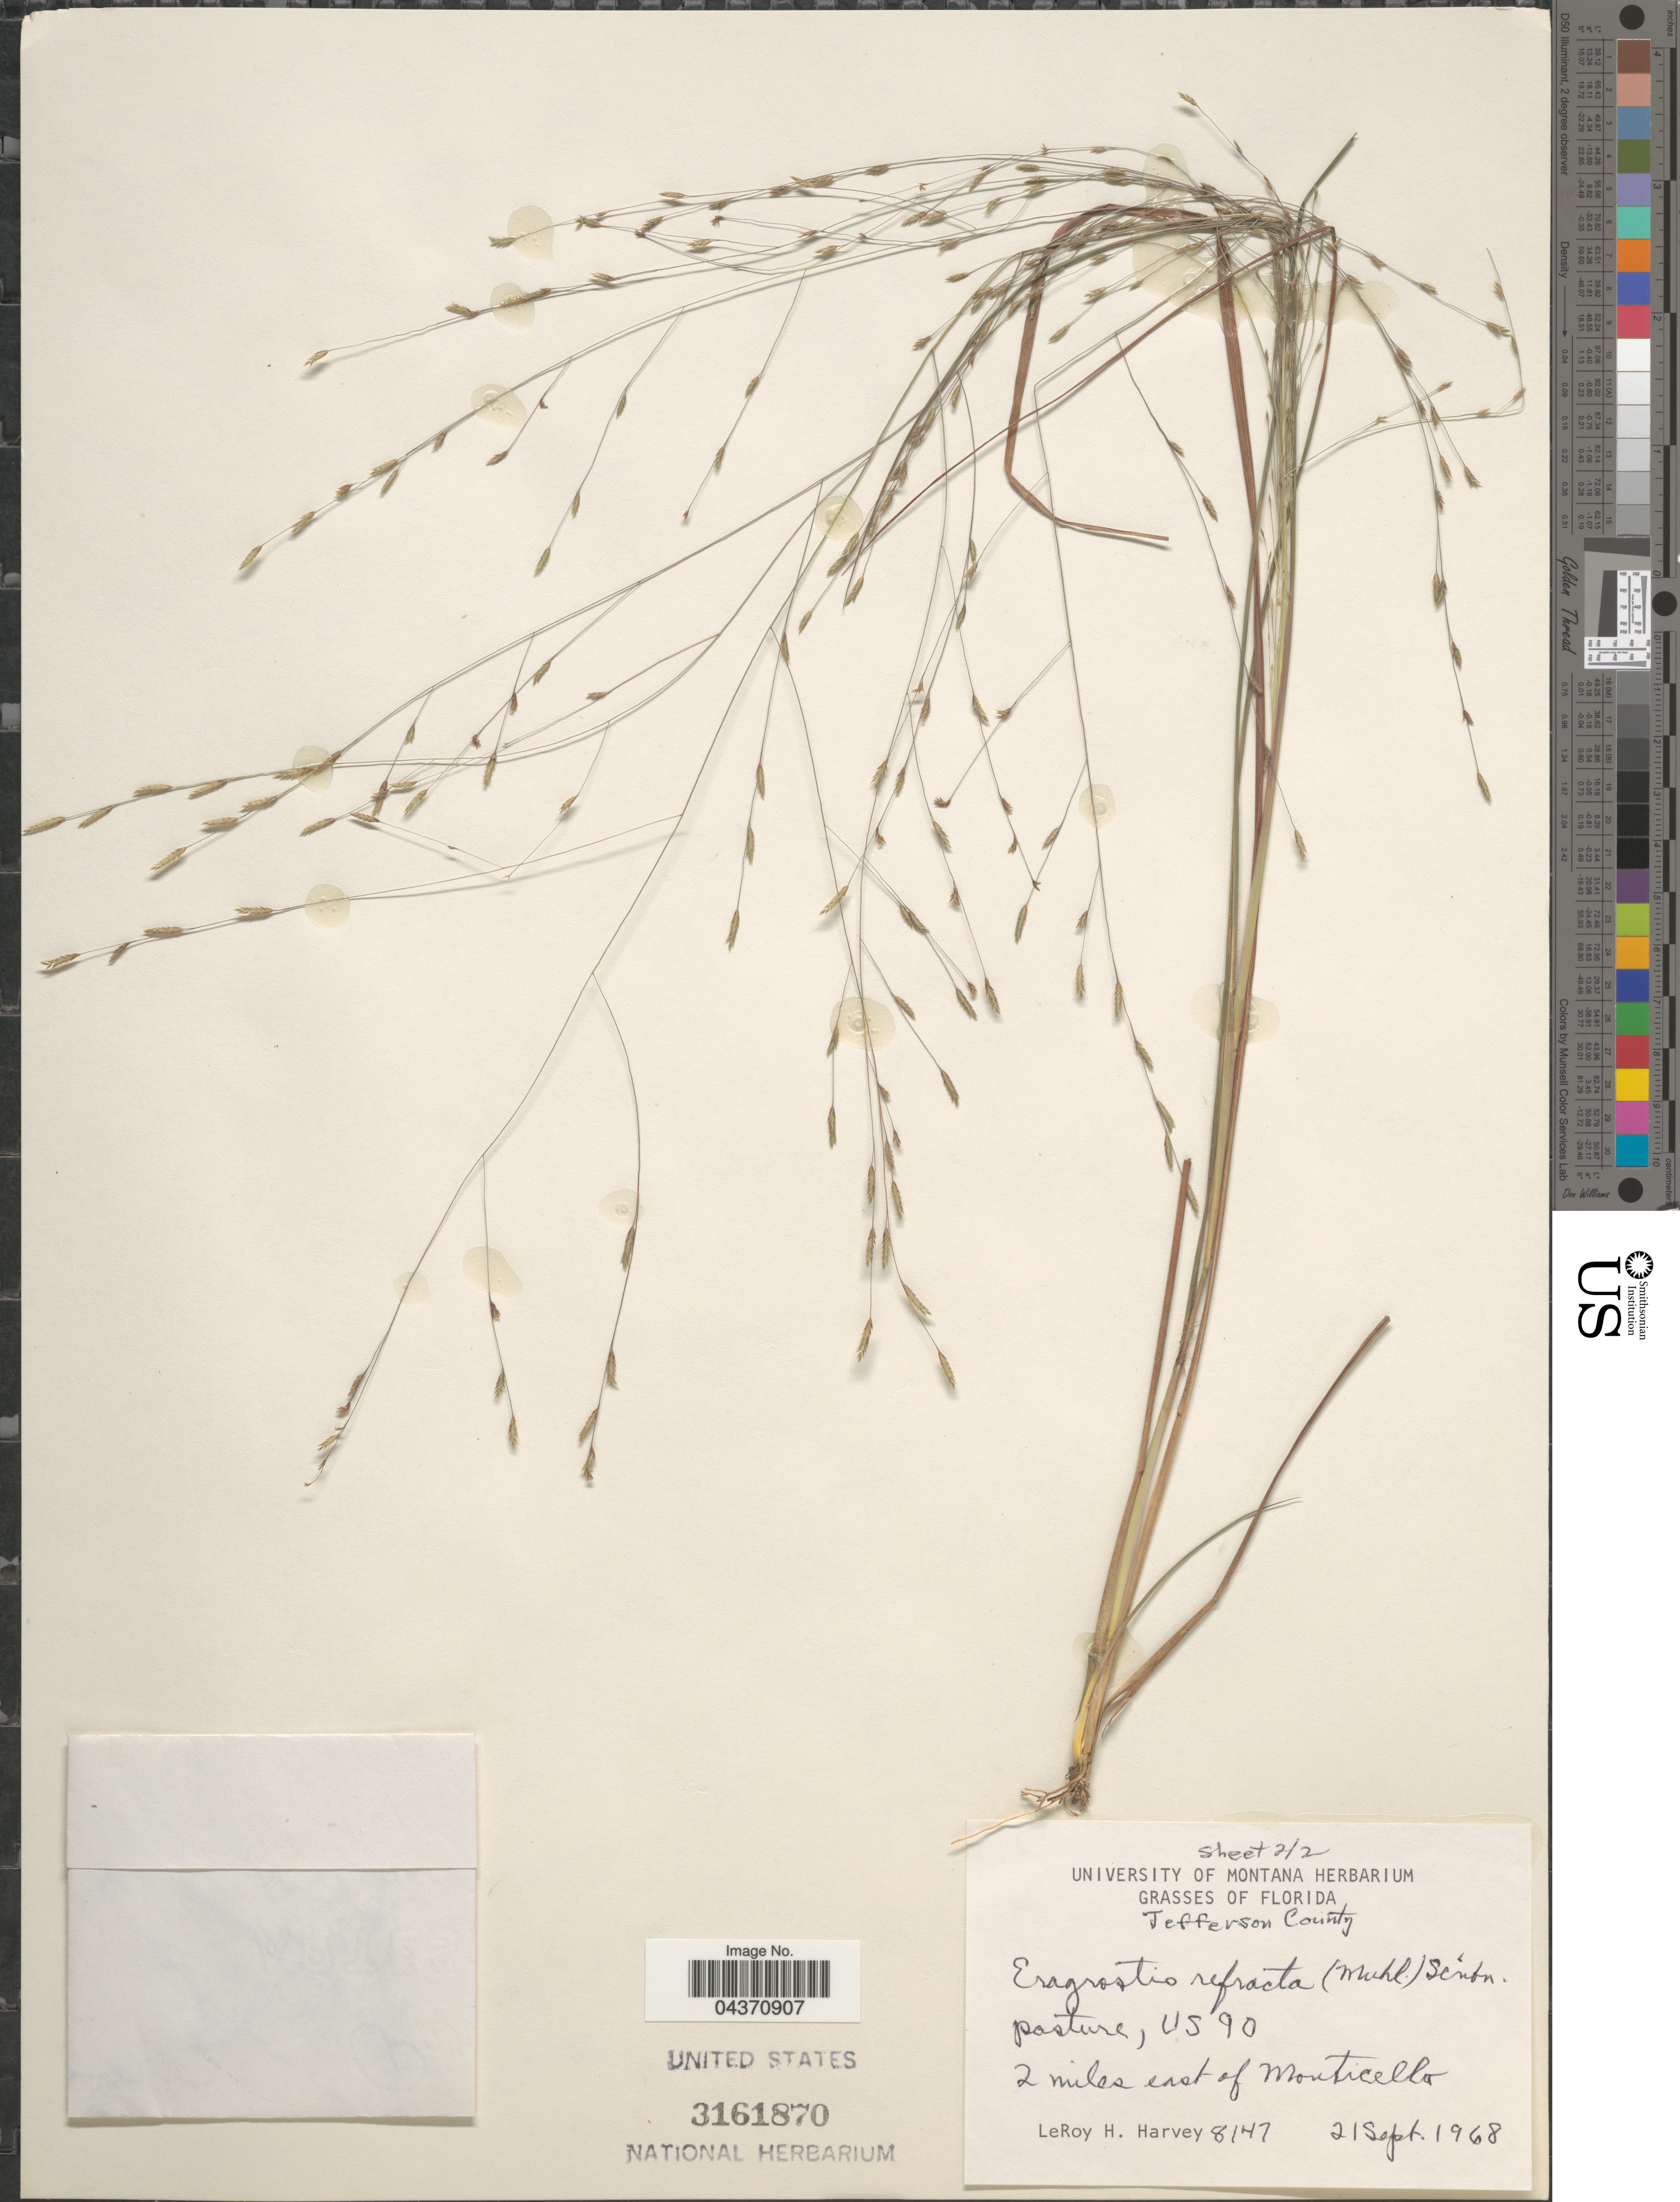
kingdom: Plantae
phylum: Tracheophyta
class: Liliopsida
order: Poales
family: Poaceae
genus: Eragrostis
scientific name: Eragrostis refracta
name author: (Muhl.) Scribn.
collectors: L. H. Harvey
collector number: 8147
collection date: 1968-09-21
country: United States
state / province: Florida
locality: Jefferson County. US 90. 2 miles east of Monticello.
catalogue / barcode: US 3161870